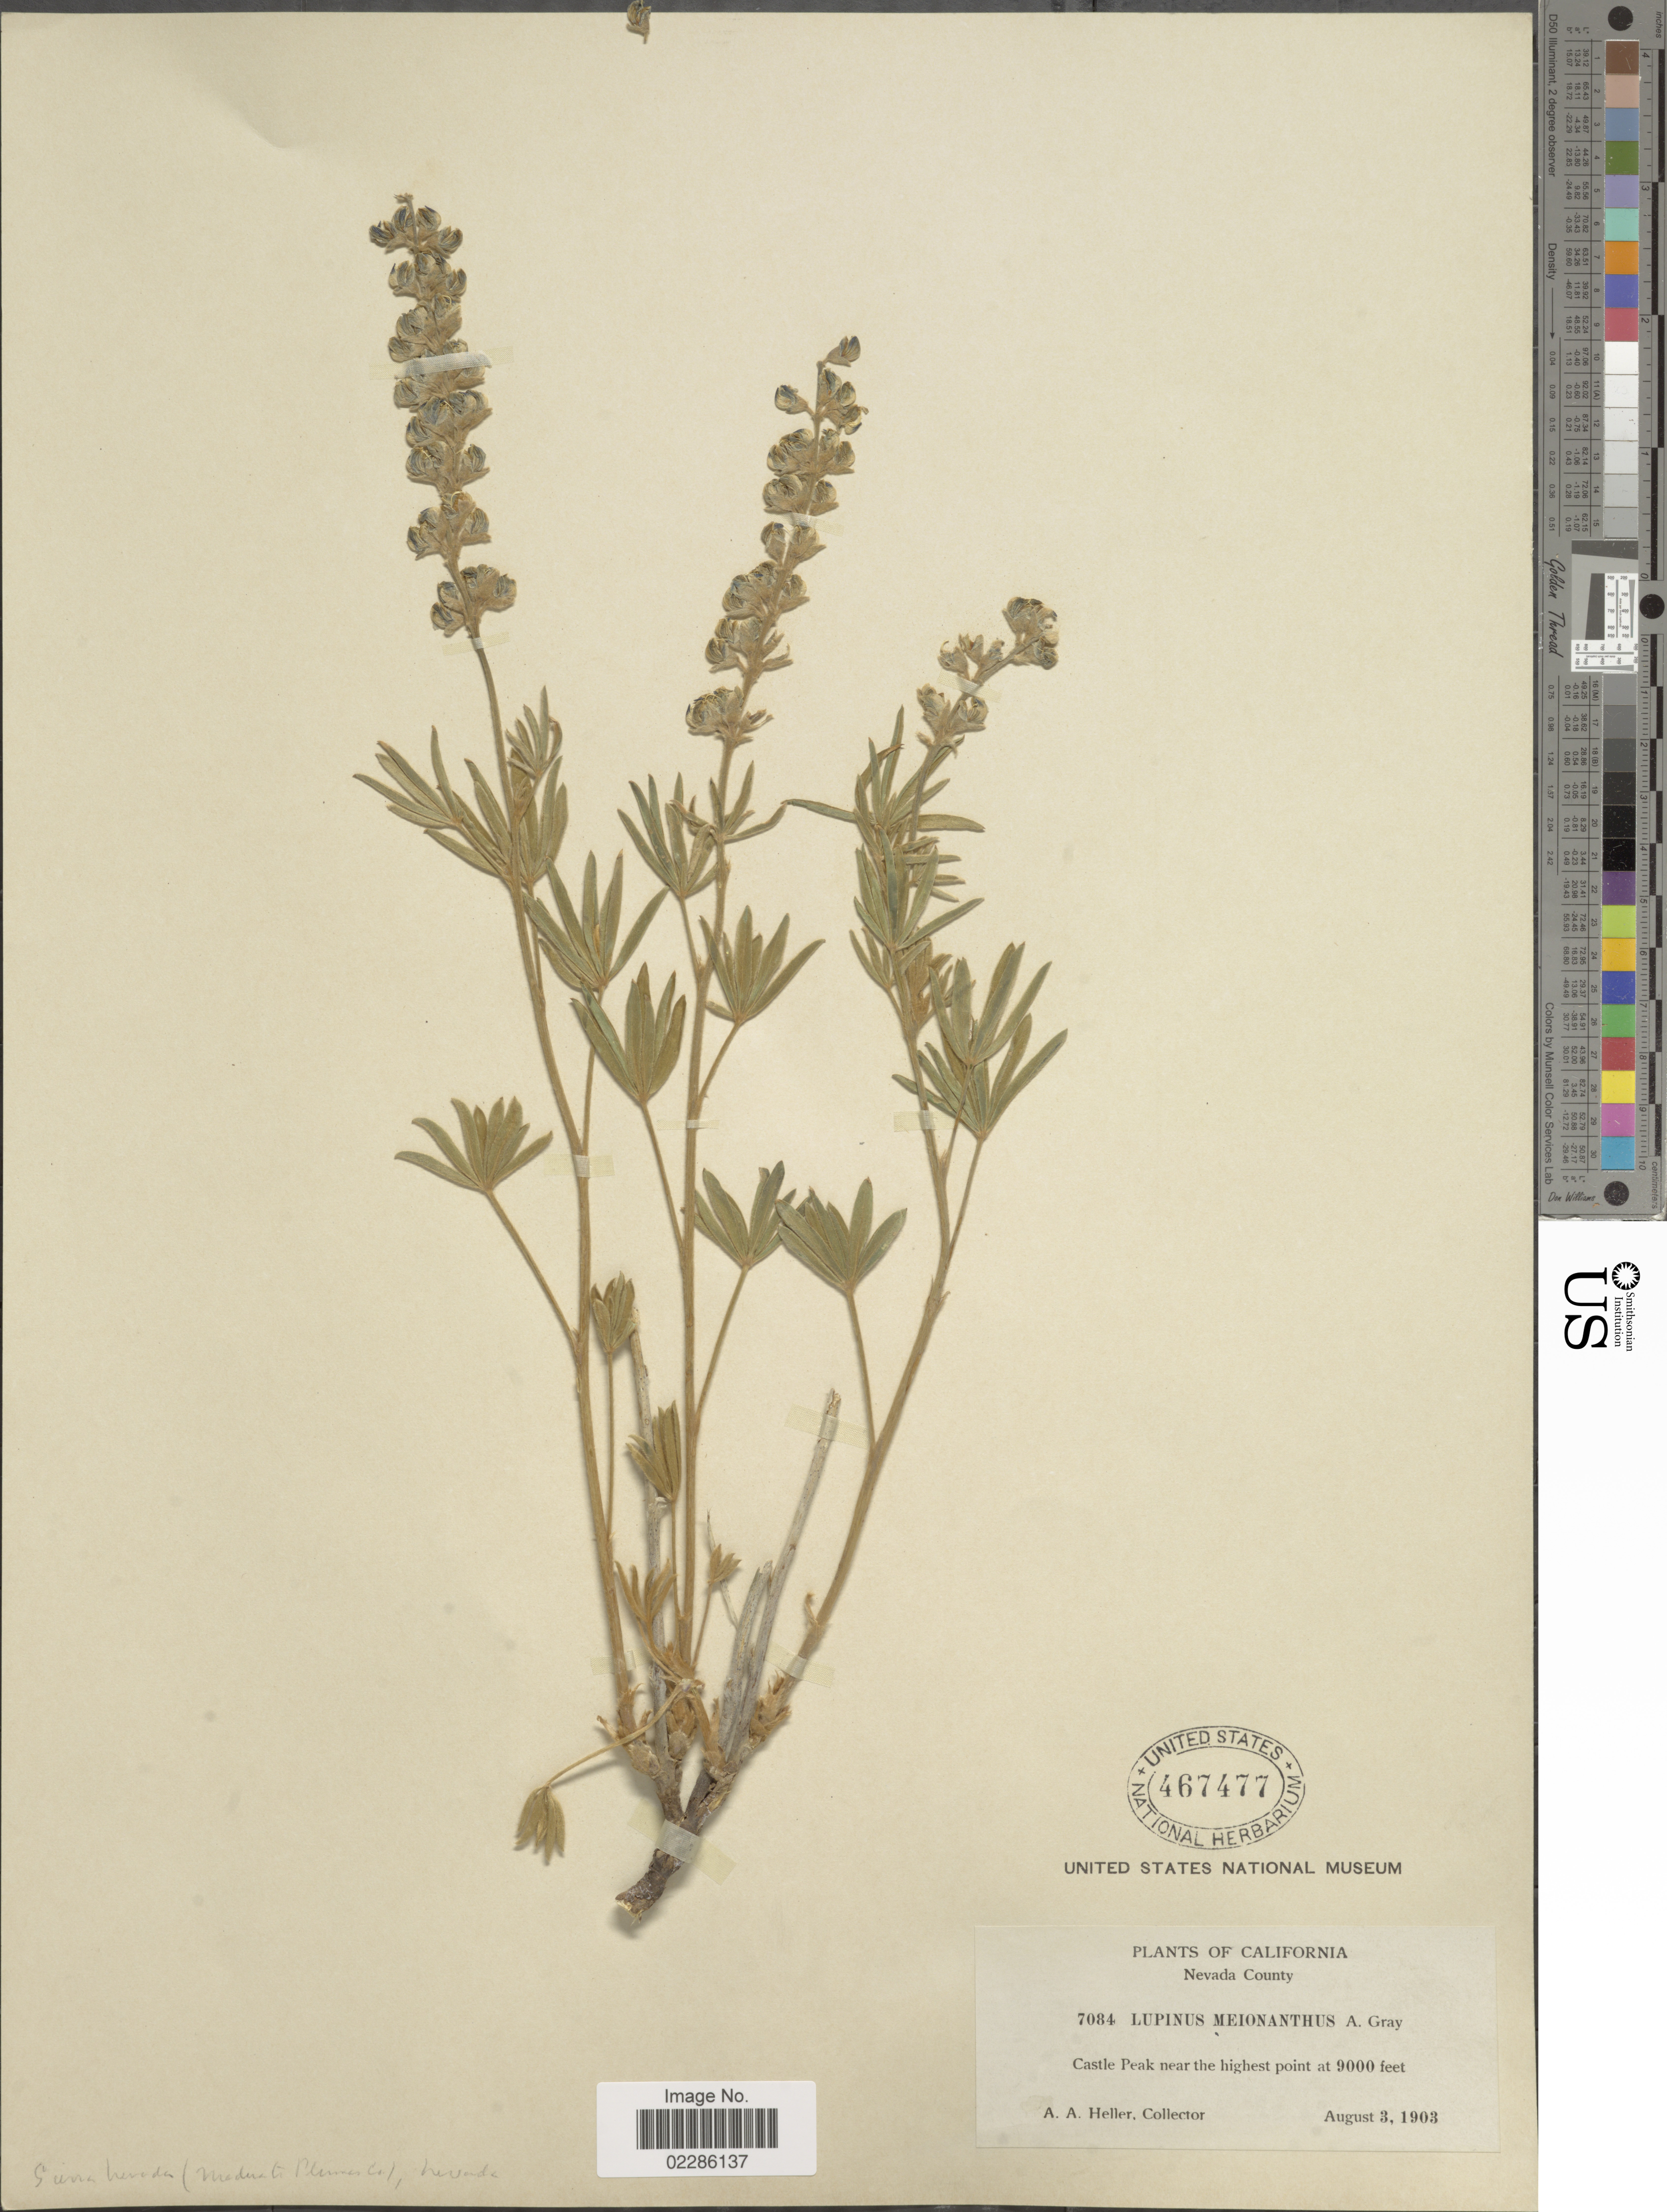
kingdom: Plantae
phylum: Tracheophyta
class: Magnoliopsida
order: Fabales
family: Fabaceae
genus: Lupinus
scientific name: Lupinus meionanthus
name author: A. Gray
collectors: A. A. Heller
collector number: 7084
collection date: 1903-08-03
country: United States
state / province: California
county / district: Nevada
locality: Nevada County, Castle Peak near the highest point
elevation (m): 2743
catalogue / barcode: US 467477